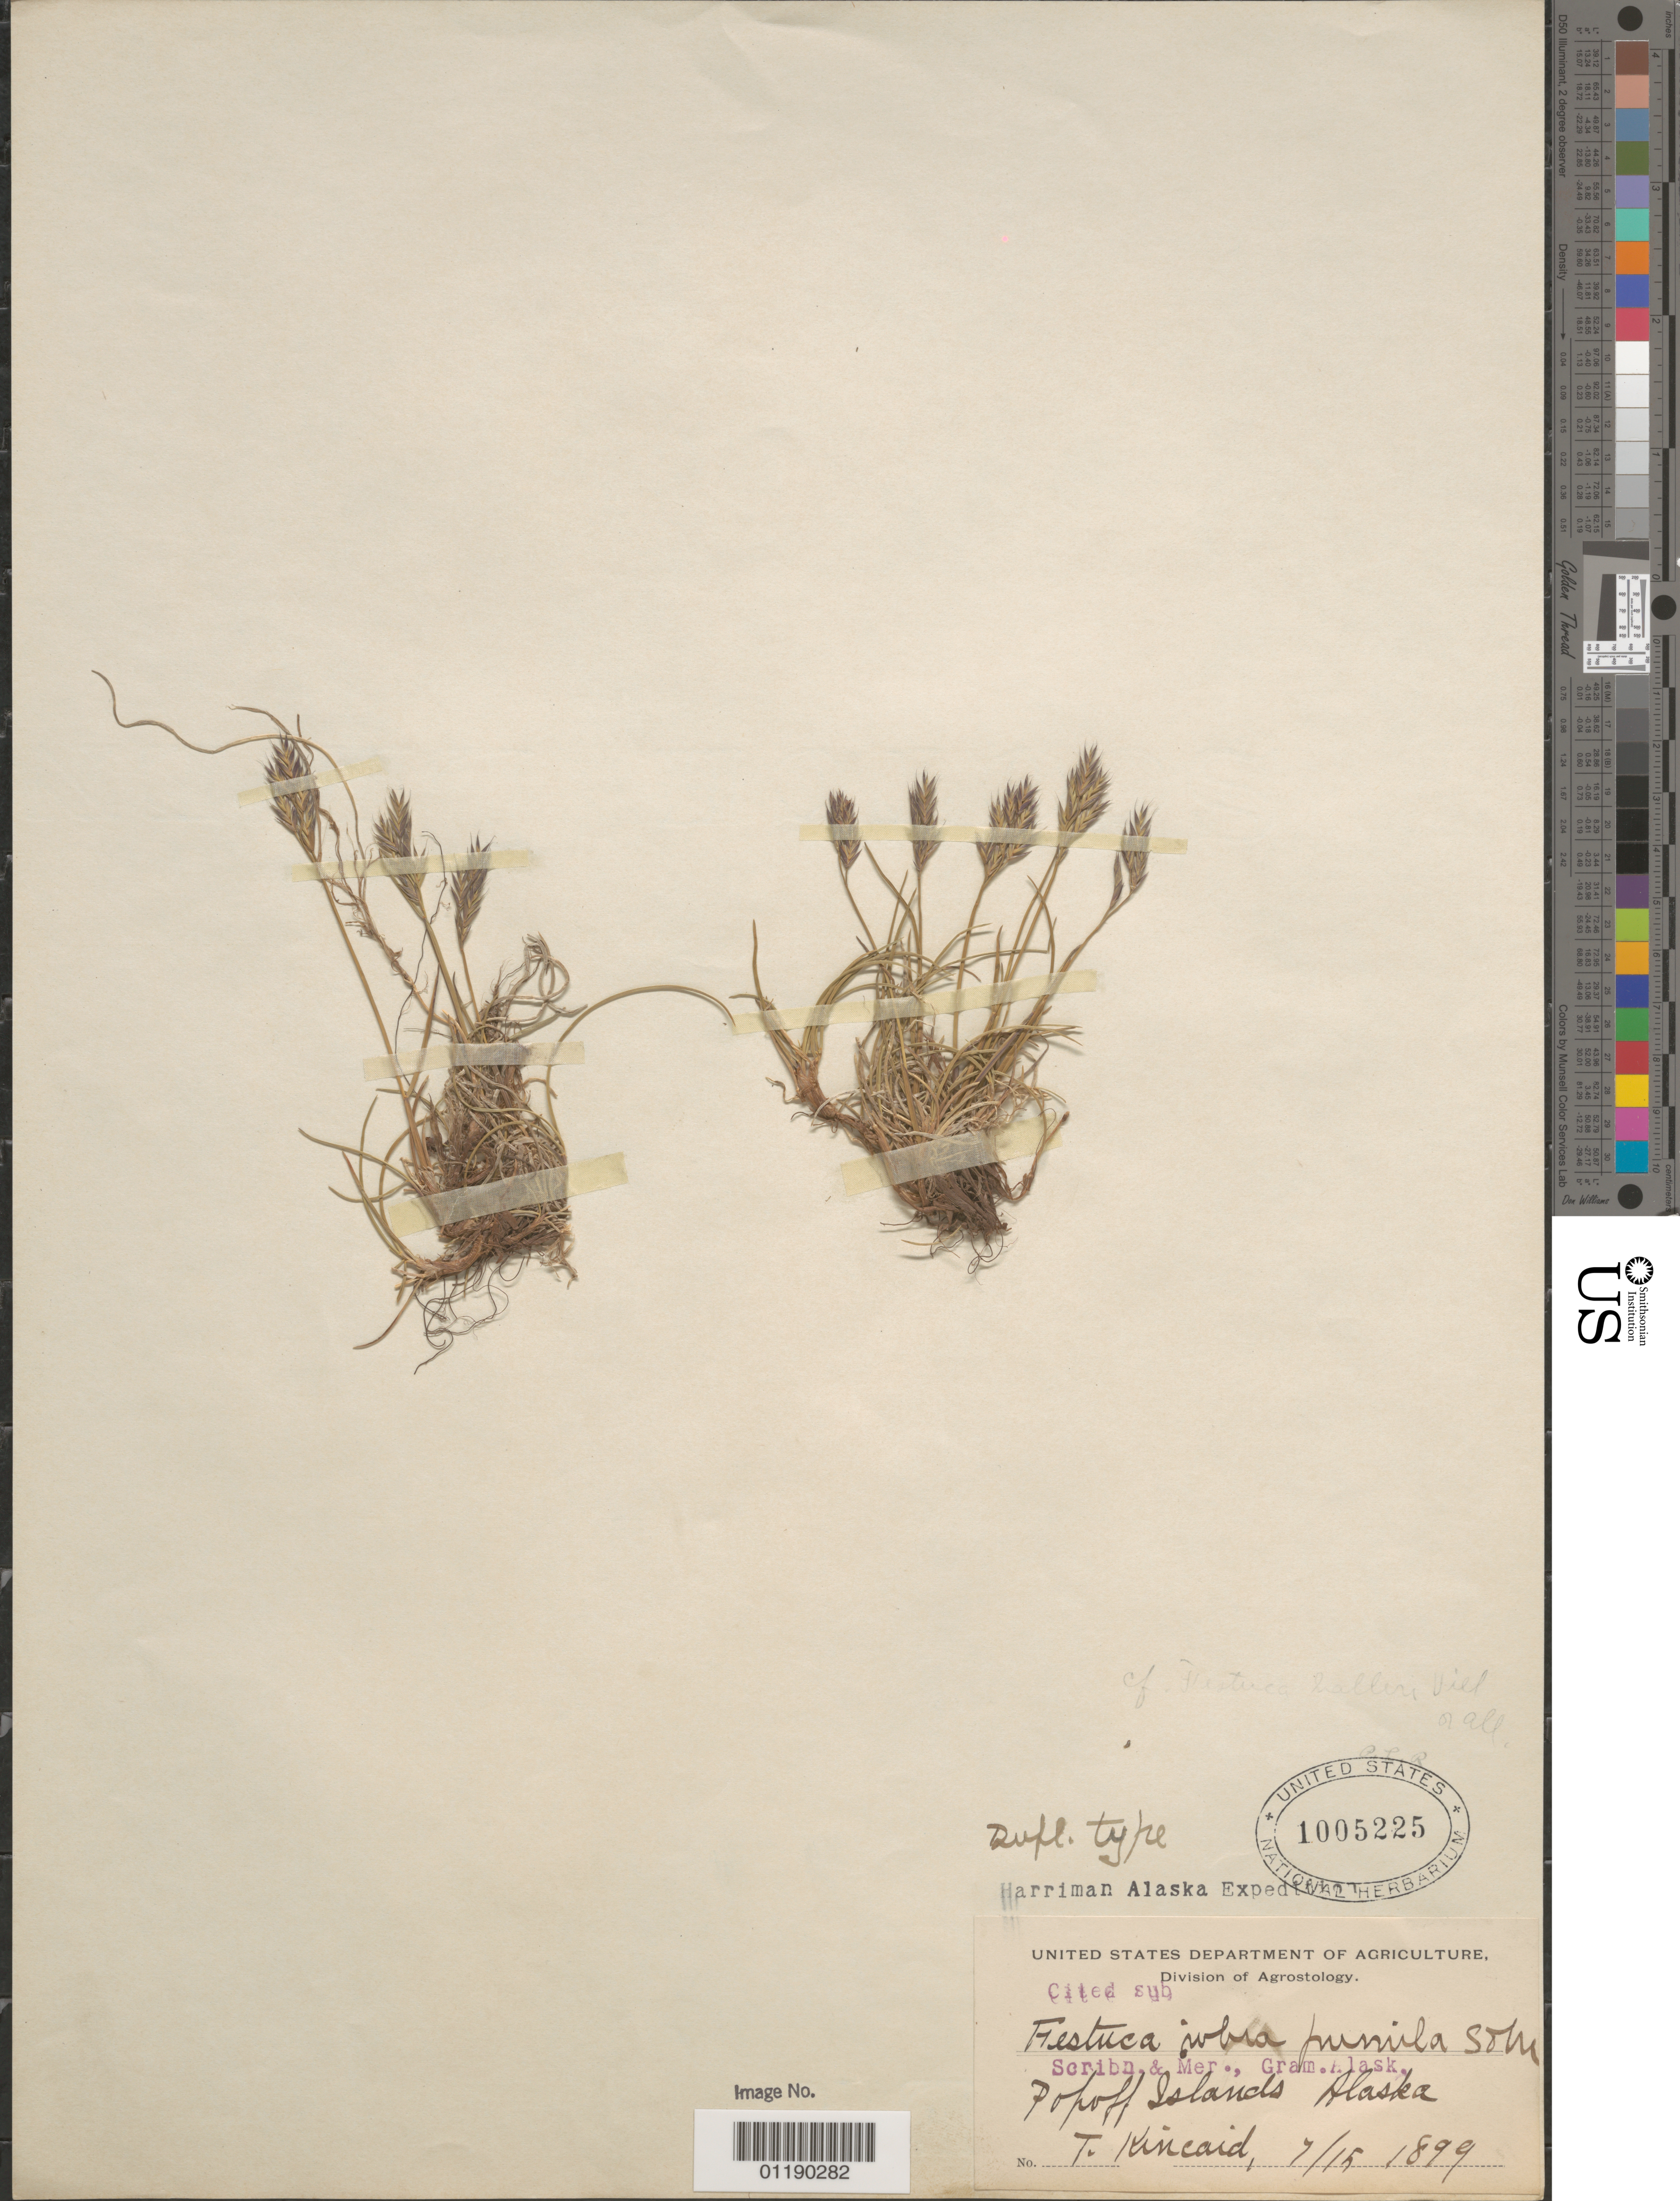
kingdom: Plantae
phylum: Tracheophyta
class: Liliopsida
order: Poales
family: Poaceae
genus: Festuca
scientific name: Festuca rubra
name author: L.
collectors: T. C. Kincaid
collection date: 1899-07-07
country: United States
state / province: Alaska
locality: Popof Island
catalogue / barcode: US 1005225